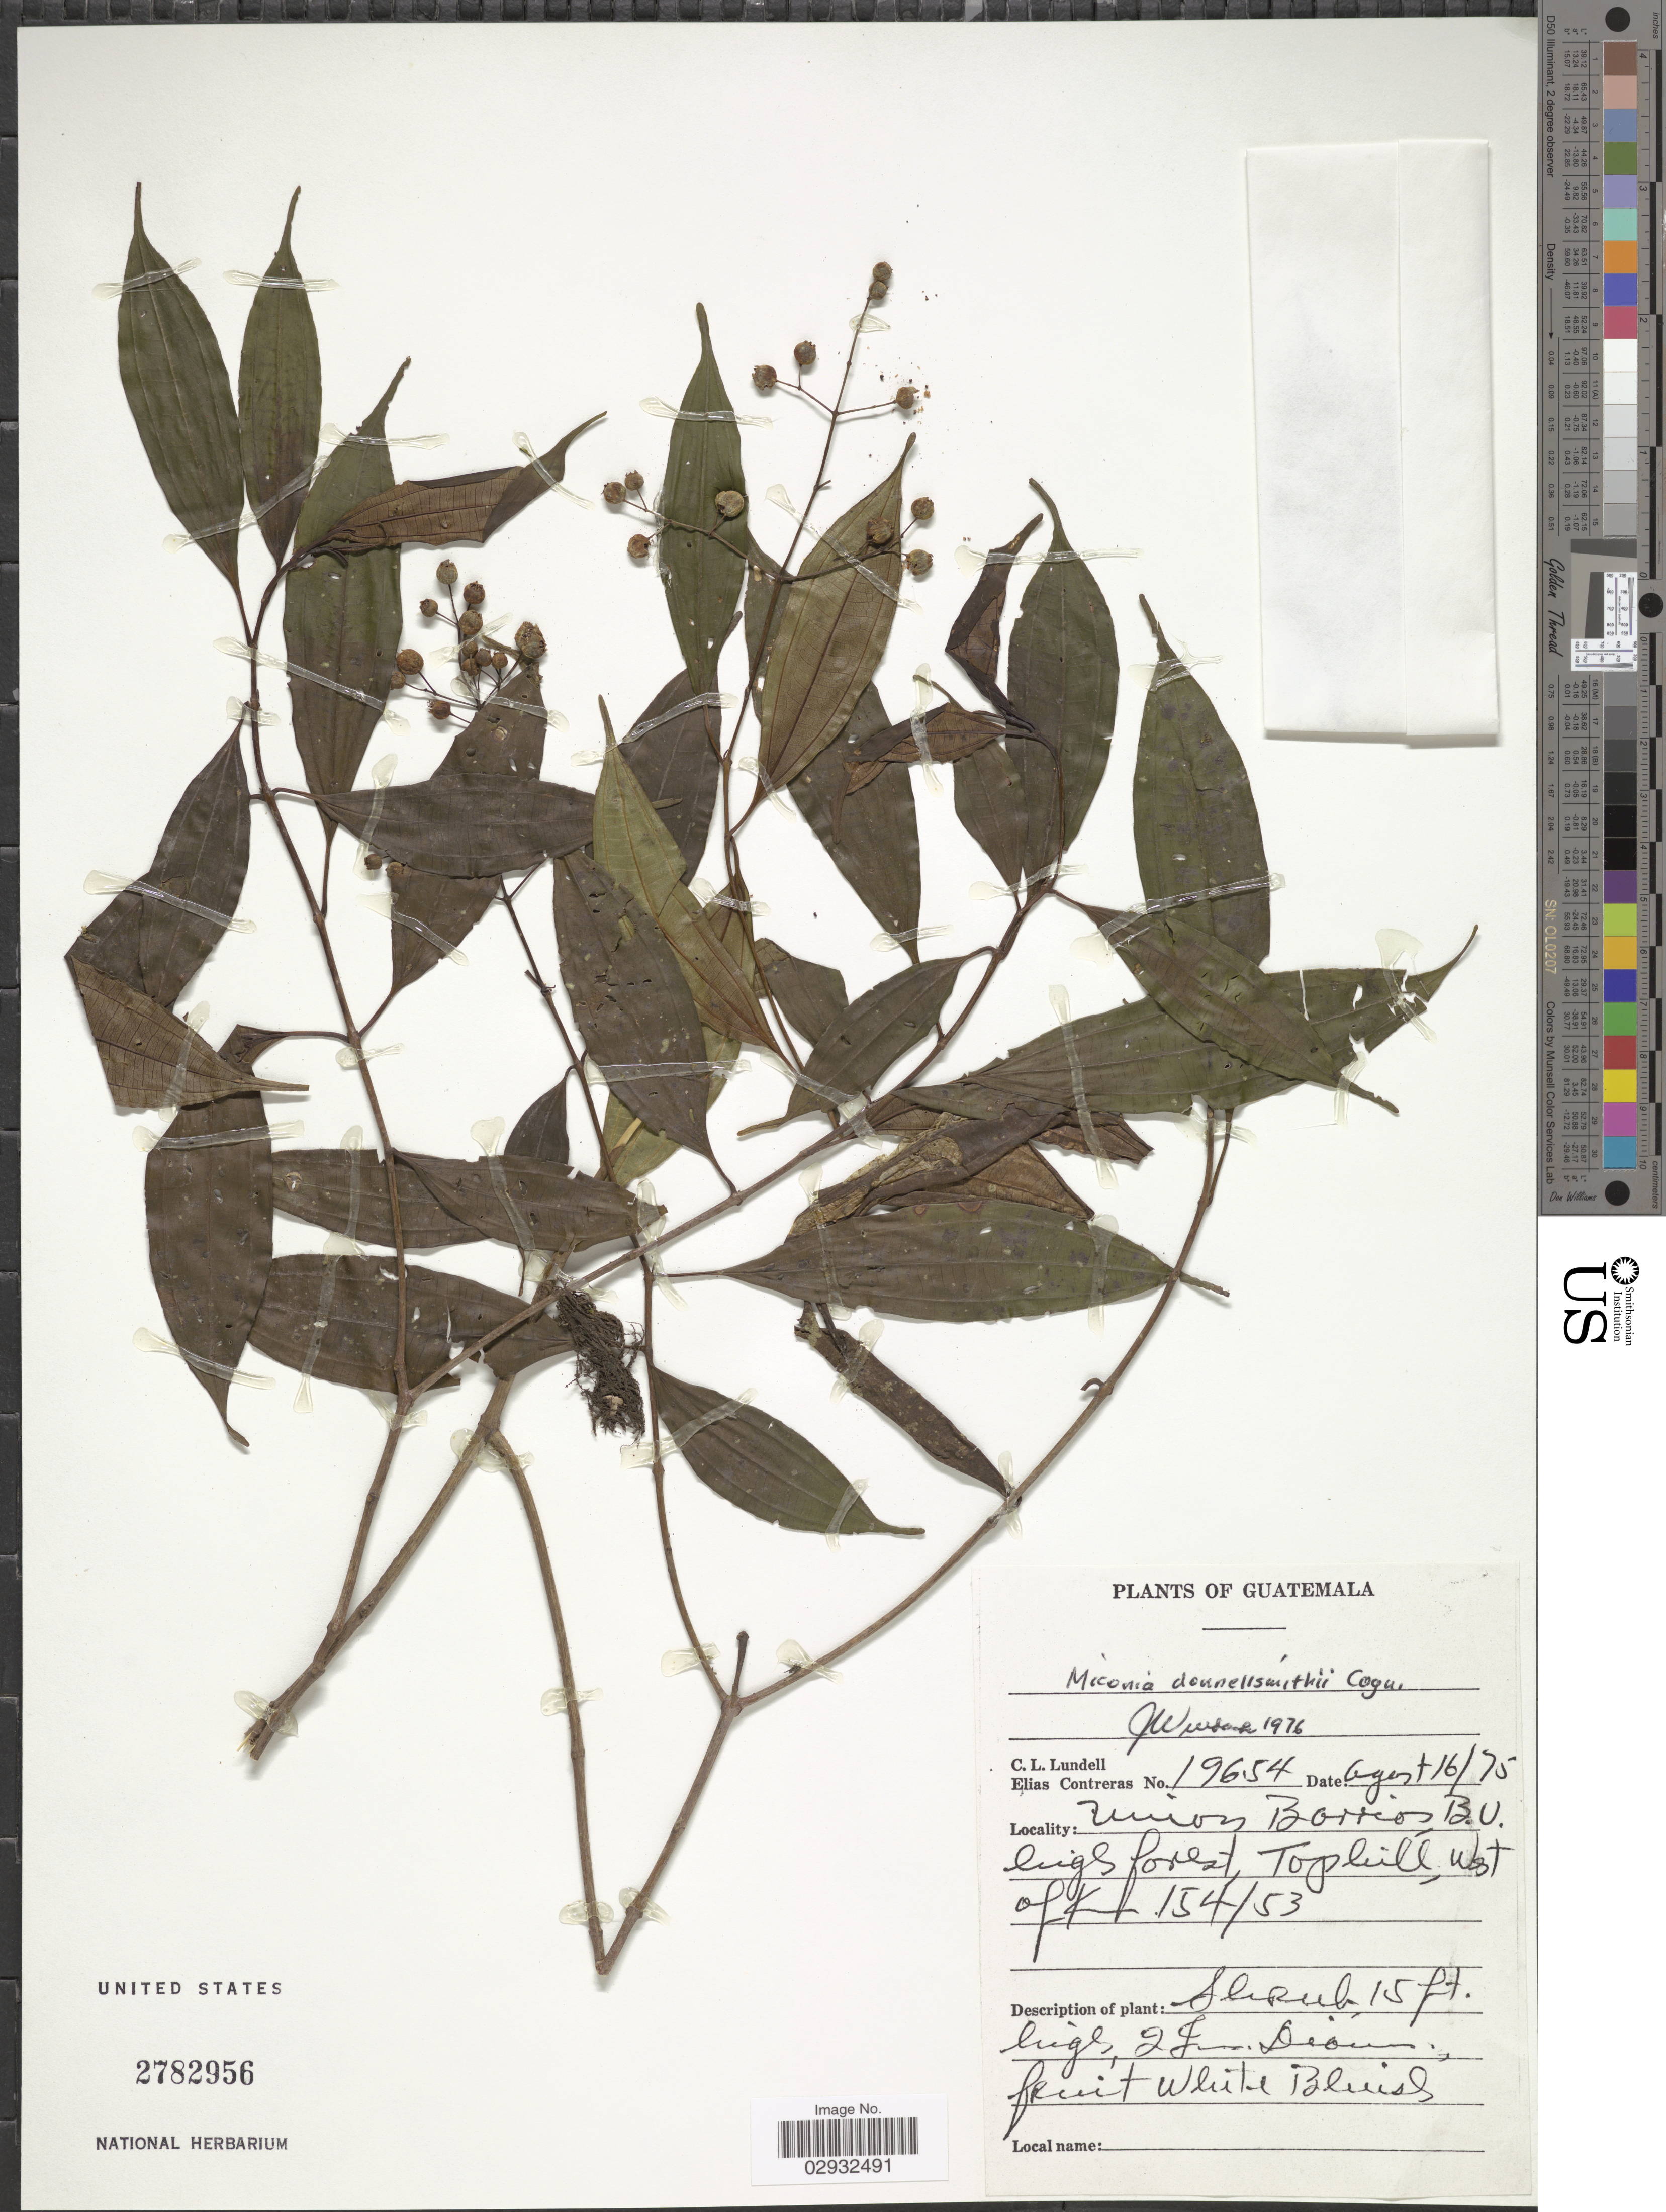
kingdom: Plantae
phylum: Tracheophyta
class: Magnoliopsida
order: Myrtales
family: Melastomataceae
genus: Miconia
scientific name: Miconia donnell-smithii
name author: Cogn.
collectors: C. L. Lundell & E. Contreras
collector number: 19654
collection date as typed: Transcribed d/m/y: 16/8/75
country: Guatemala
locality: Union Barrios, B.V. bigs forest, Tophill, west of K. 154/53.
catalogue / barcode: US 2782956